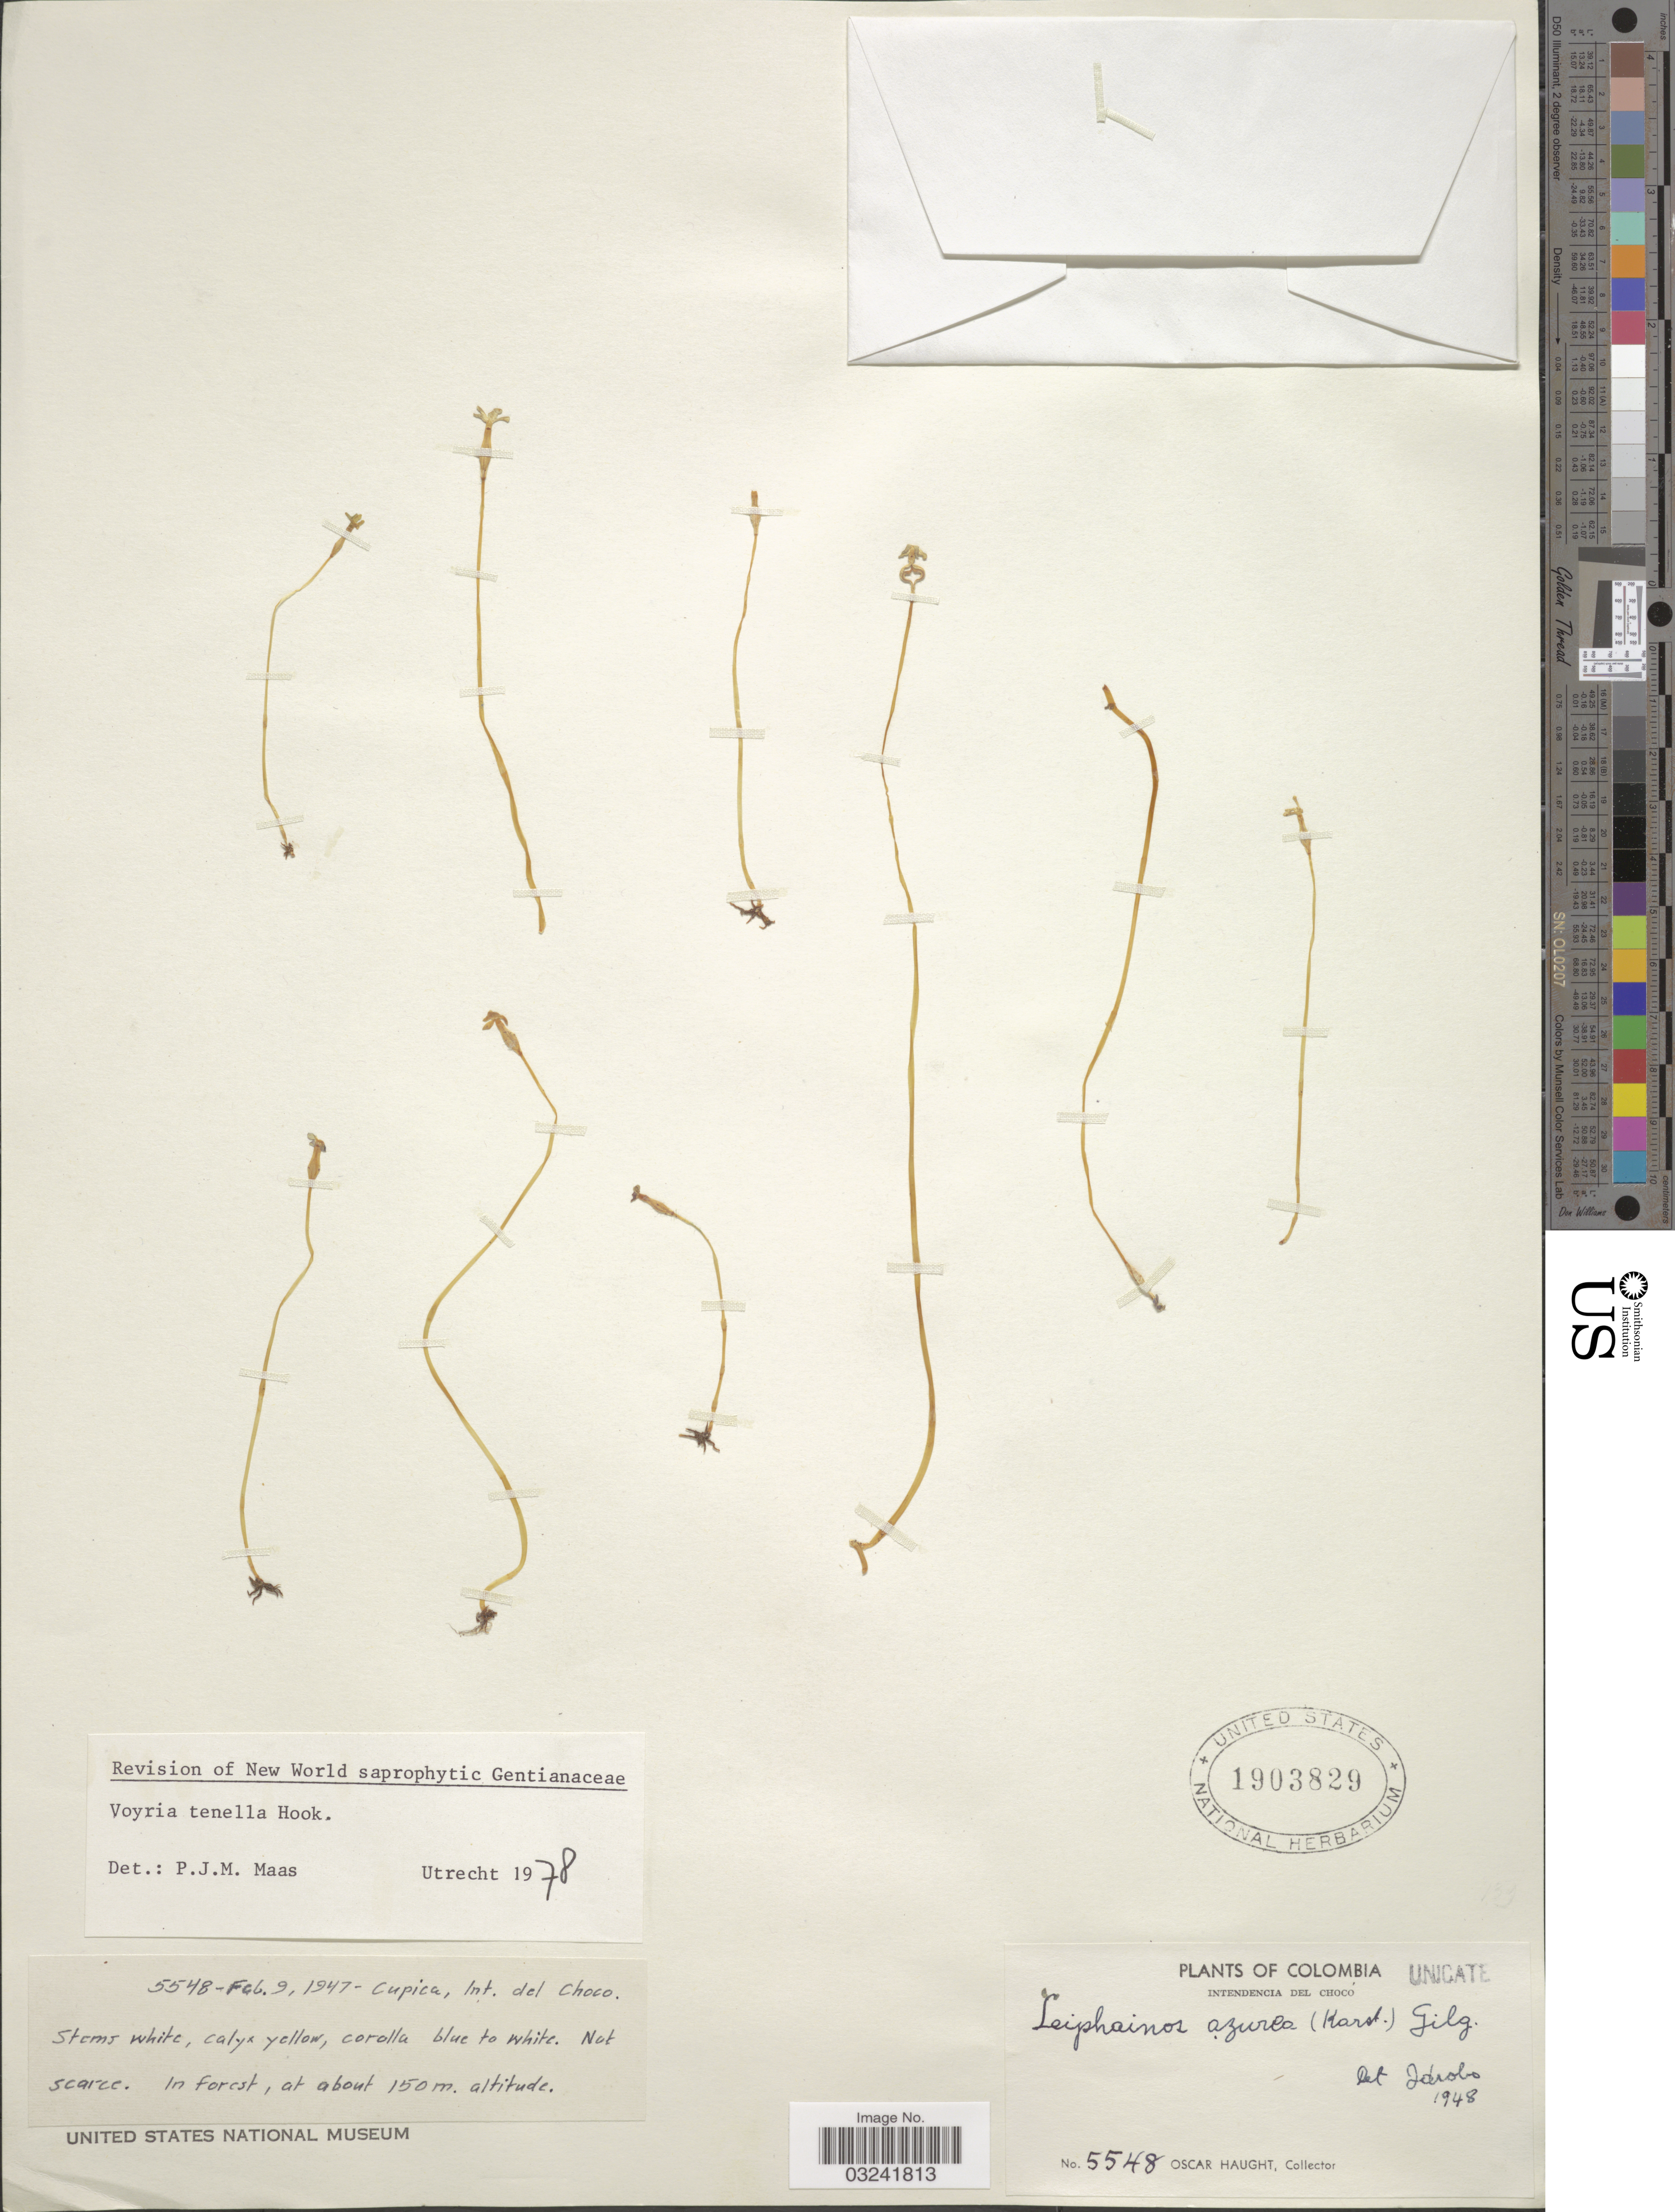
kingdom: Plantae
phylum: Tracheophyta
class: Magnoliopsida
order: Gentianales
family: Gentianaceae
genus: Voyria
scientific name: Voyria tenella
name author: Guilding ex Hook.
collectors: O. Haught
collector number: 5548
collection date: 1947-02-09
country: Colombia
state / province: Chocó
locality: Cupica, Intendencia del Chocó.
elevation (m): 150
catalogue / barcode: US 1903829